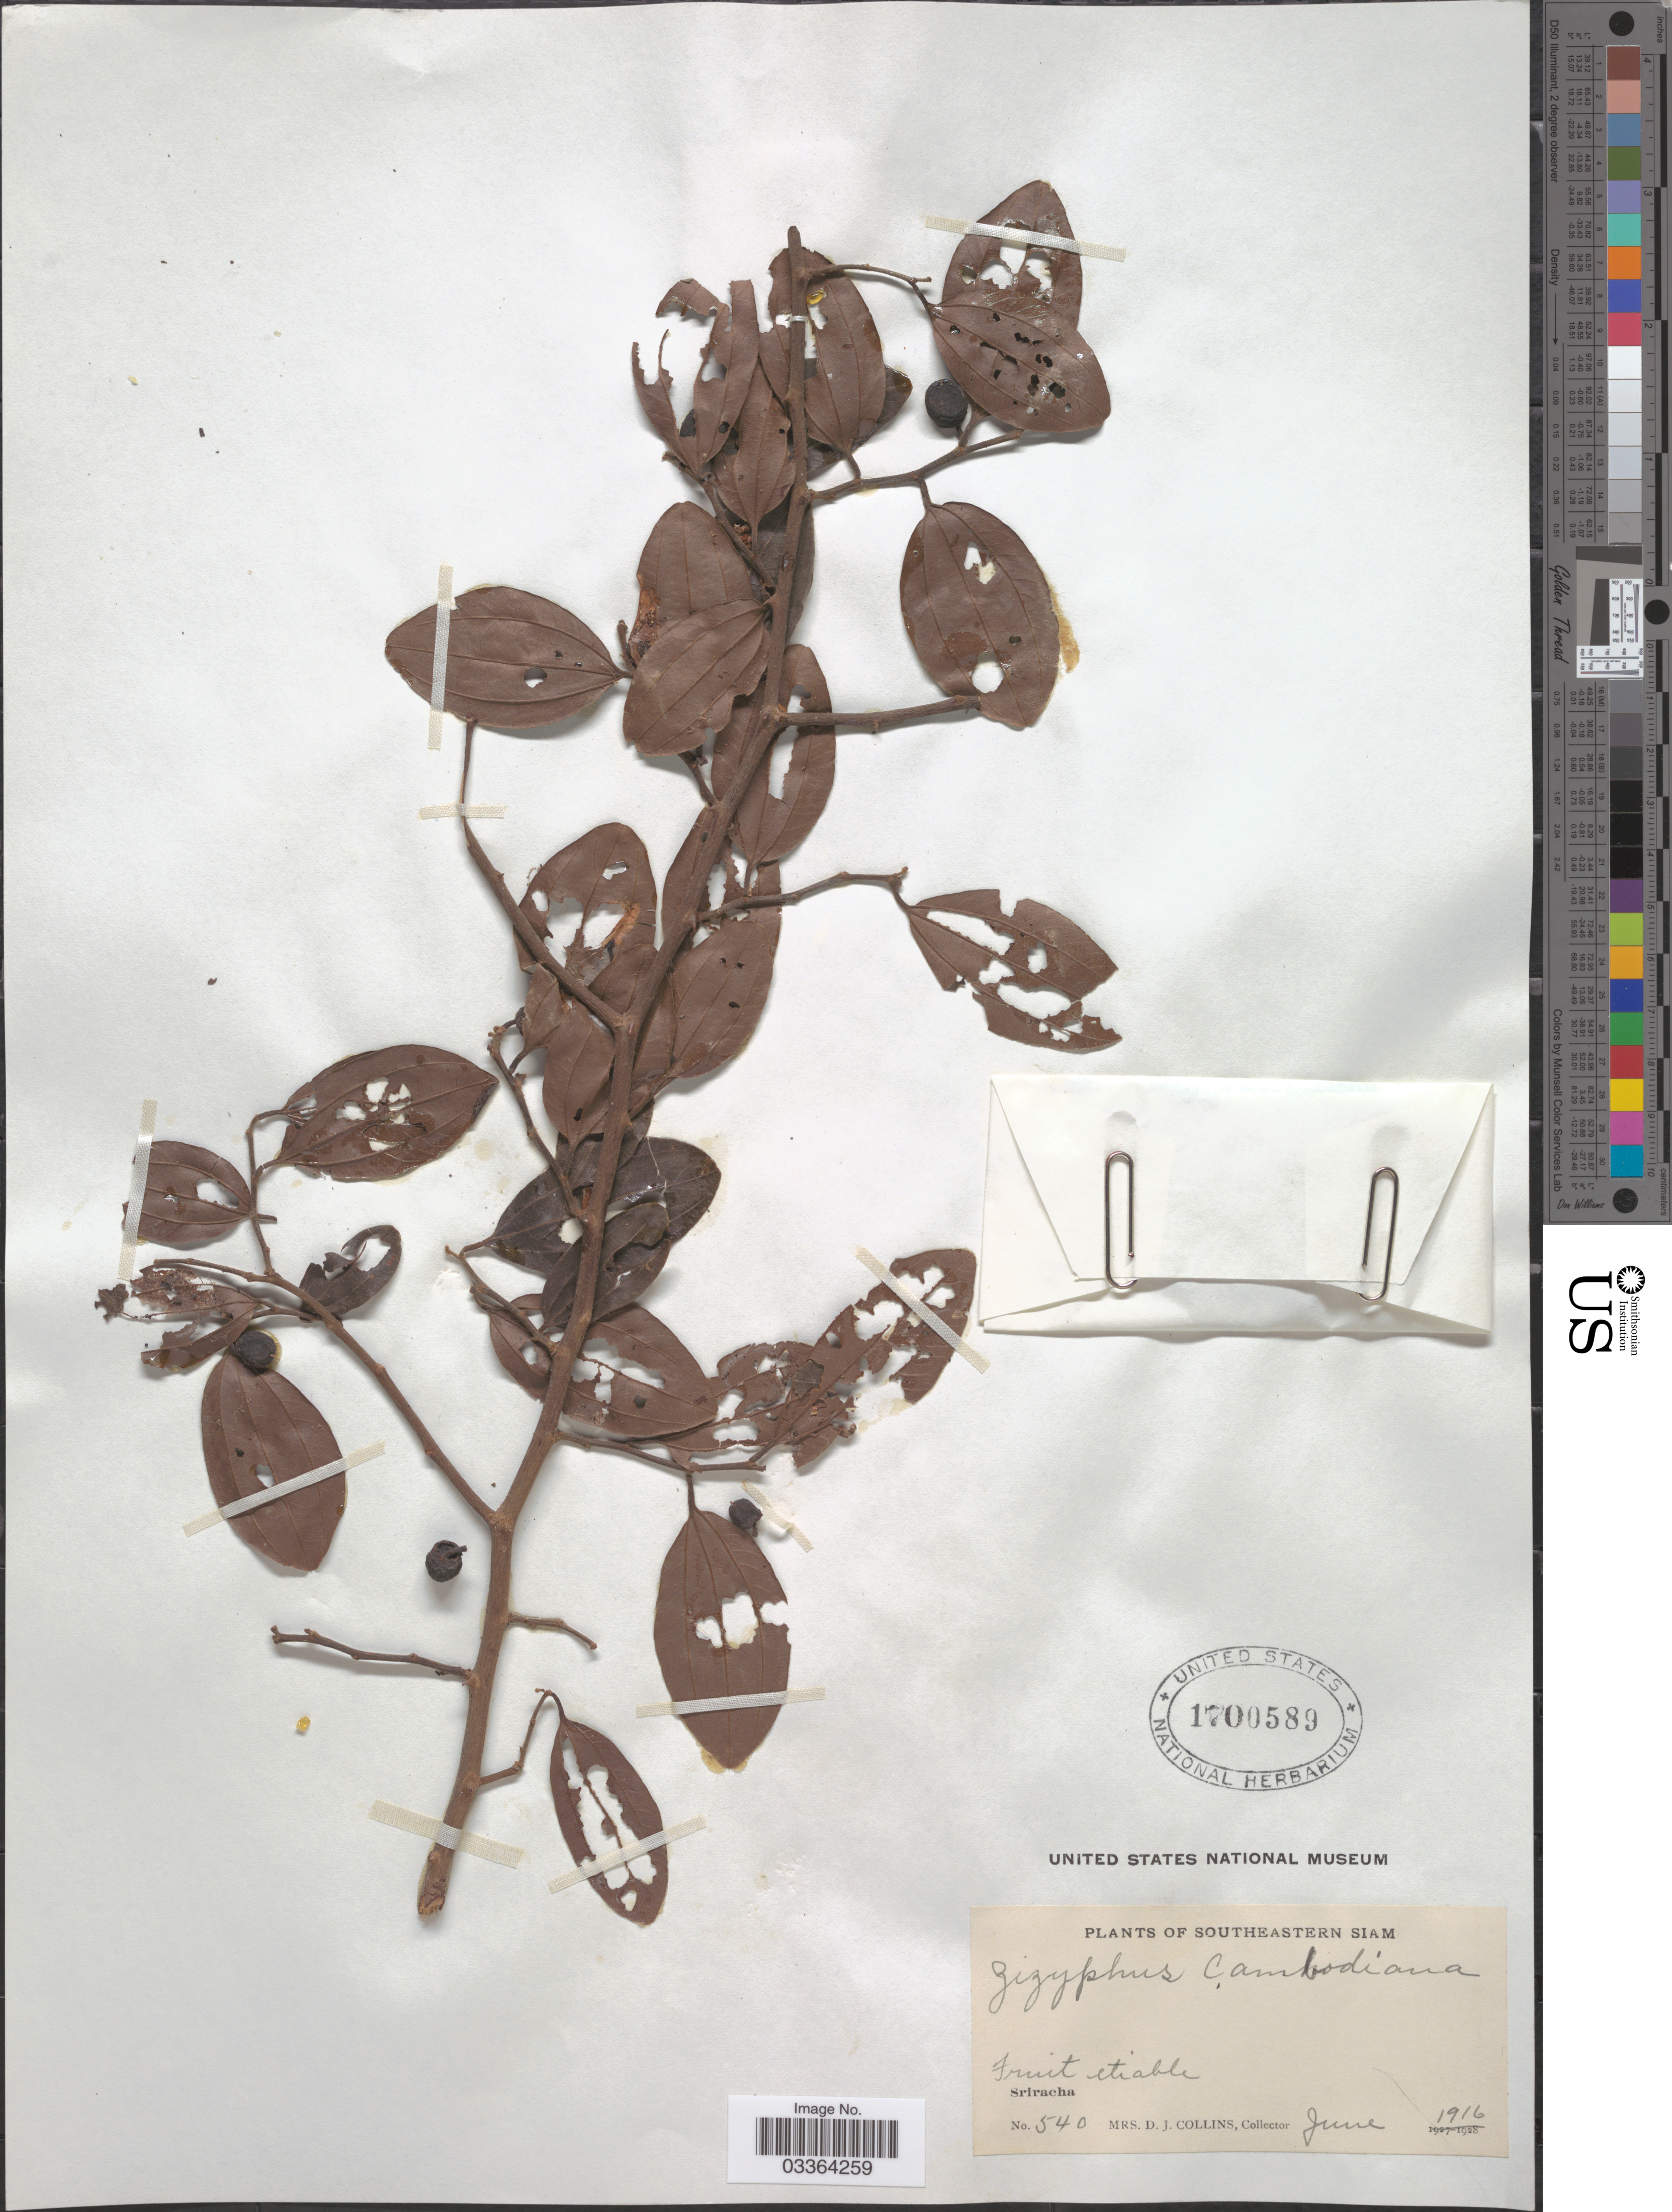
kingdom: Plantae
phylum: Tracheophyta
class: Magnoliopsida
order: Rosales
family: Rhamnaceae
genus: Ziziphus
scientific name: Ziziphus cambodiana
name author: Pierre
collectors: Mrs. D. J. Collins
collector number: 540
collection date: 1916-06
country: Thailand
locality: Southeastern Siam, Sriracha.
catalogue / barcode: US 1700589